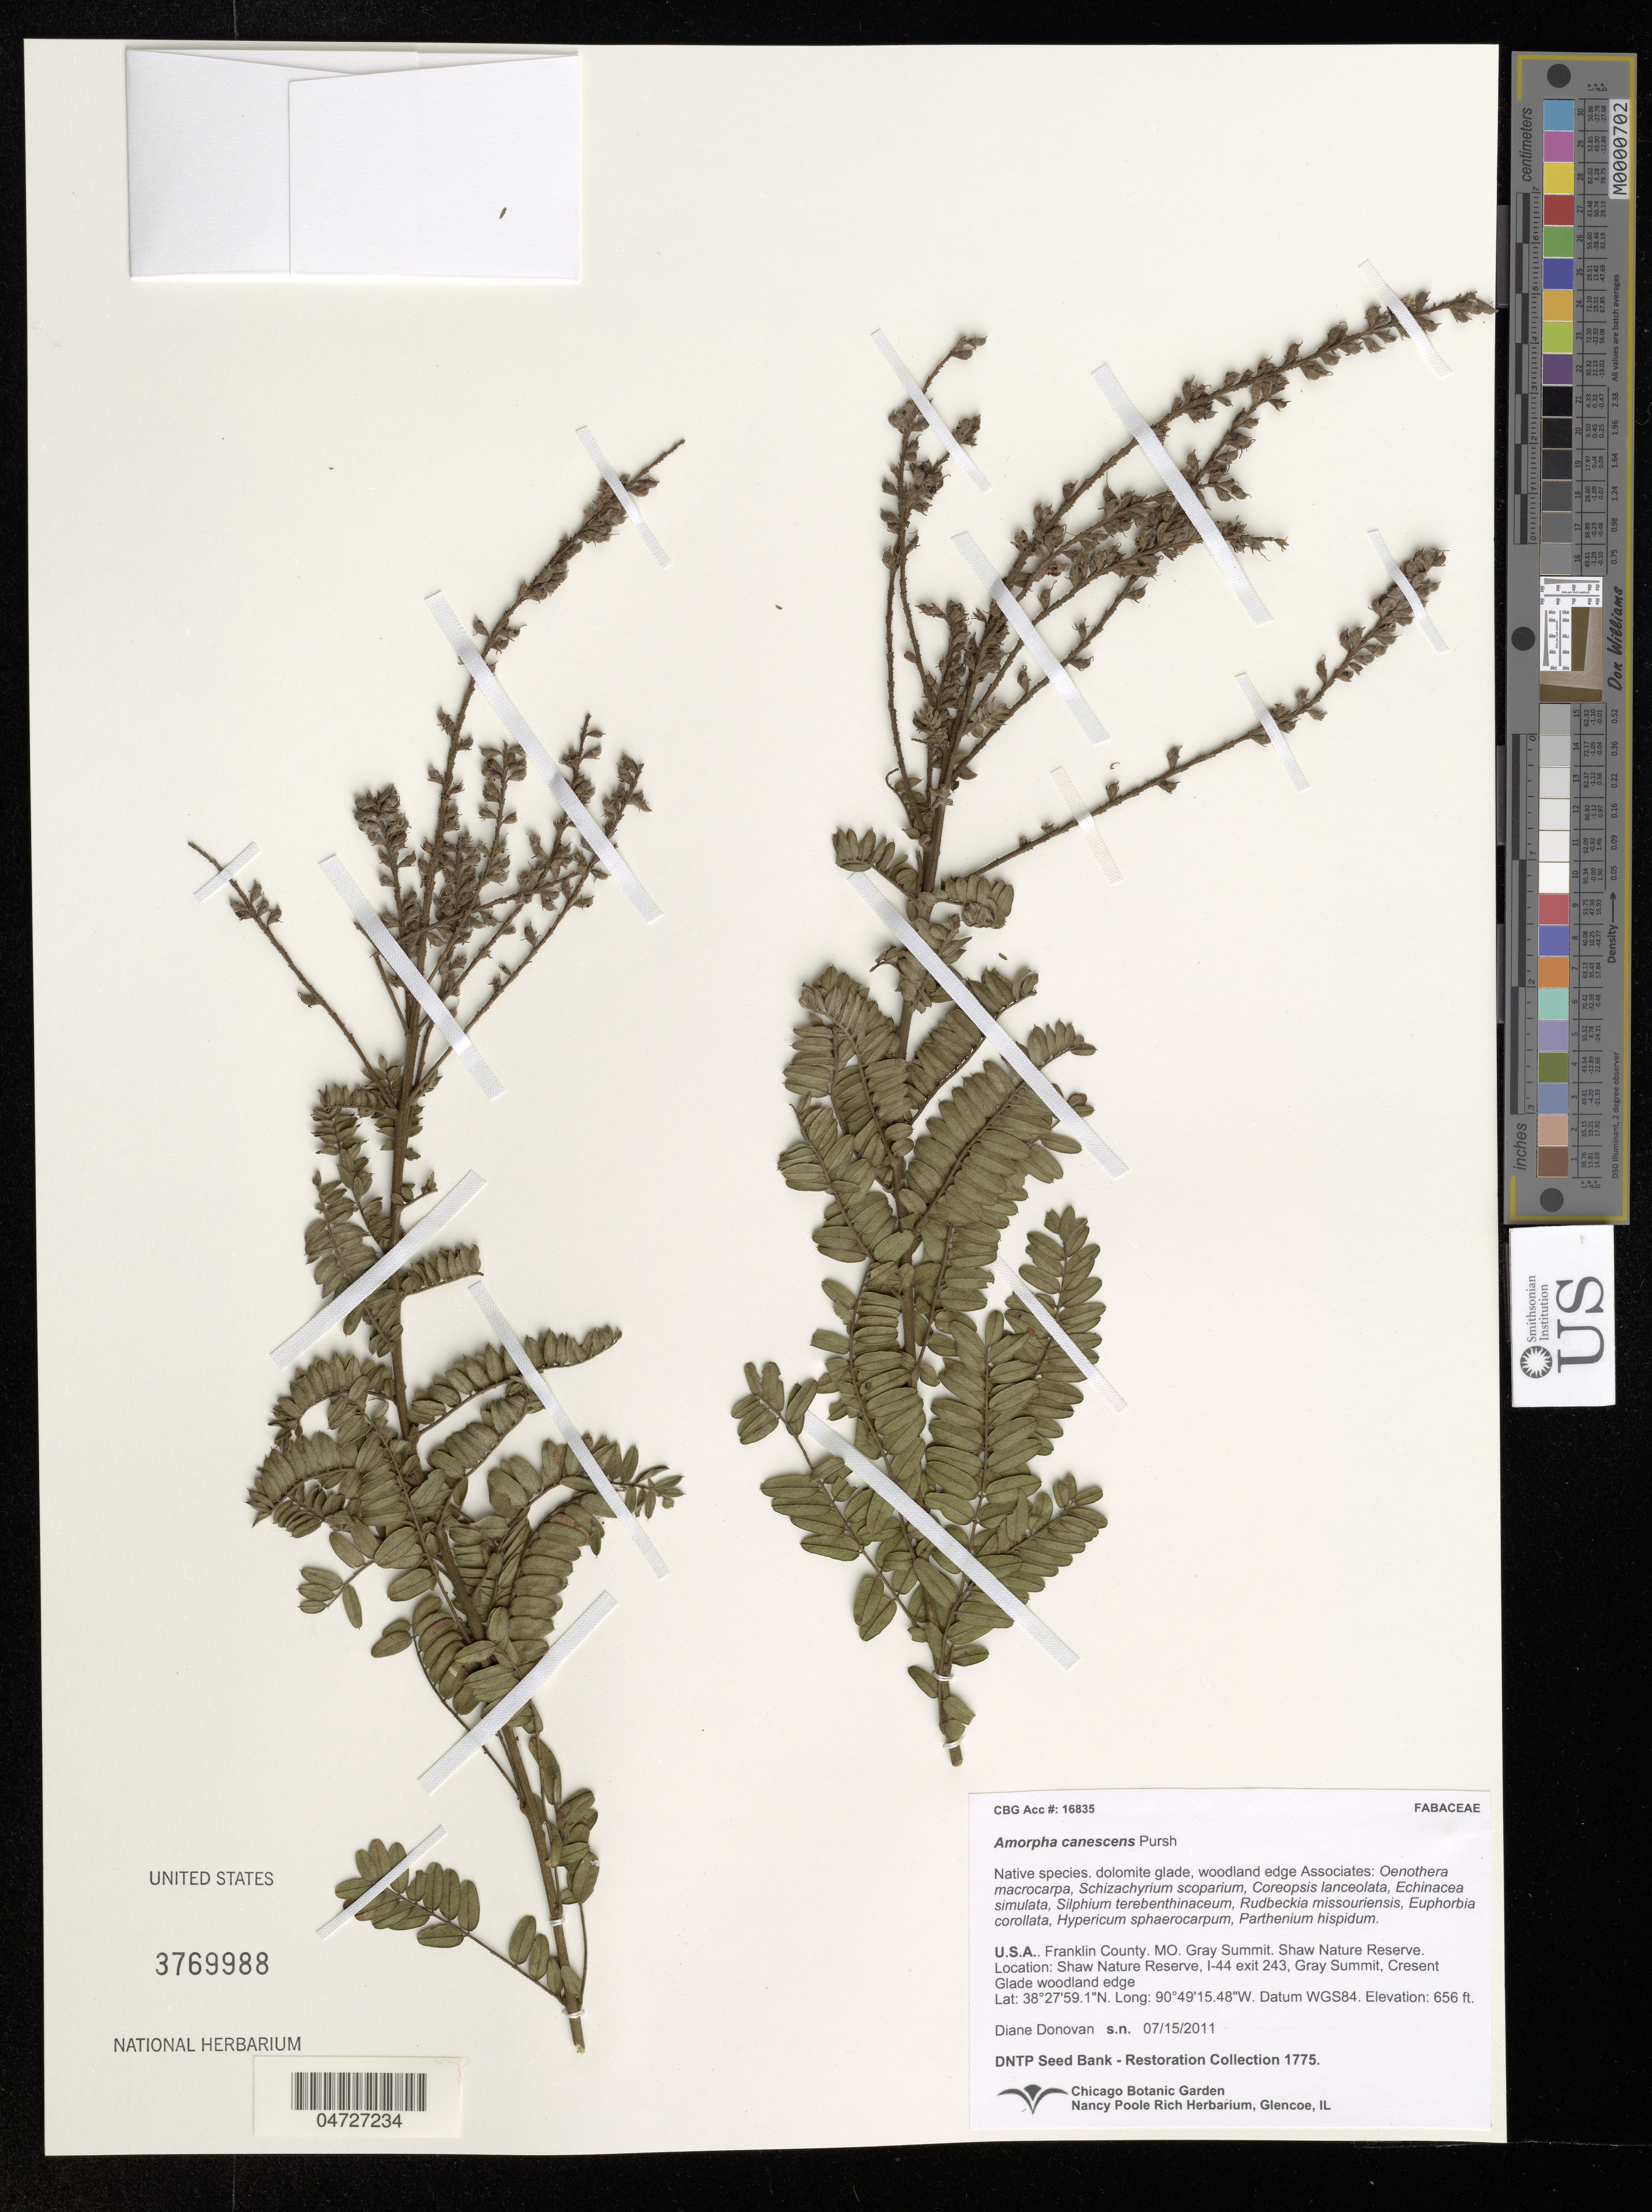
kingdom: Plantae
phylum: Tracheophyta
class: Magnoliopsida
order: Fabales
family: Fabaceae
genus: Amorpha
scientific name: Amorpha canescens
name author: Pursh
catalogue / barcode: US 3769988